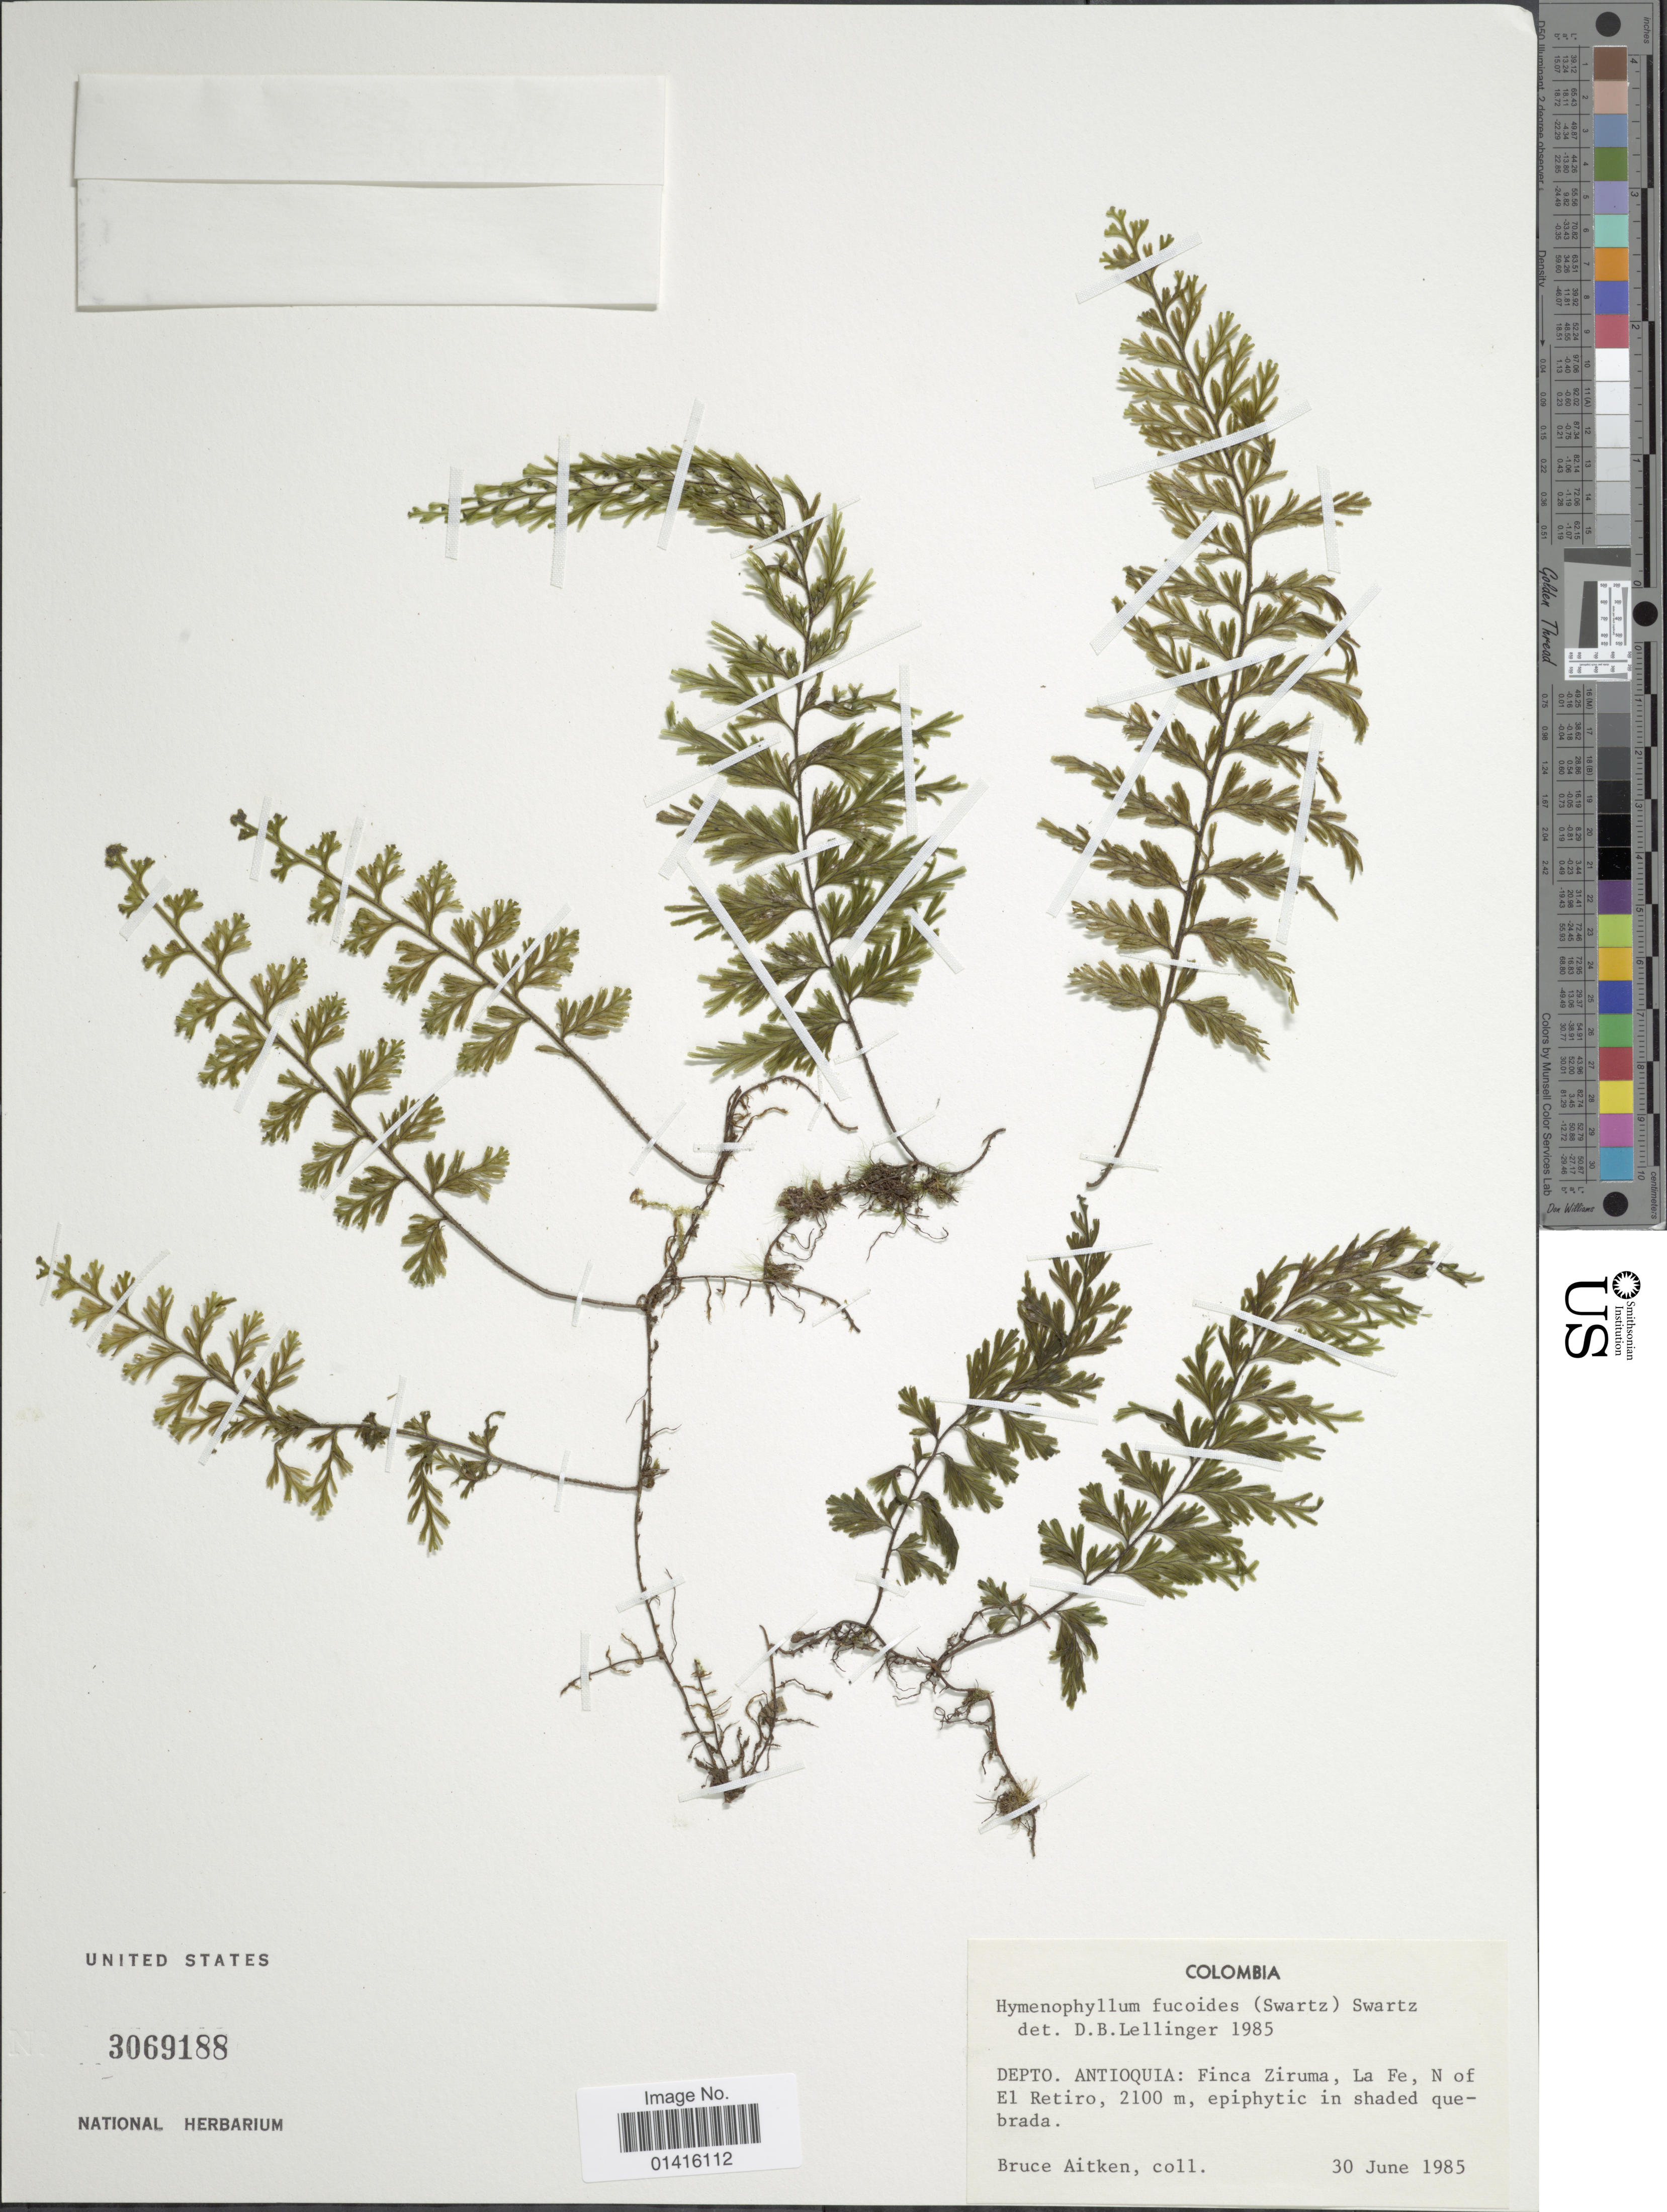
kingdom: Plantae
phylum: Tracheophyta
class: Polypodiopsida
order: Hymenophyllales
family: Hymenophyllaceae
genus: Hymenophyllum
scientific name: Hymenophyllum fucoides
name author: (Sw.) Sw.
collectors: B. Aitken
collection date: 1985-06-30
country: Colombia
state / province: Antioquia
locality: Depto. Antioquia: finca Ziruma, La Fe, N of El Retiro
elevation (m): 2100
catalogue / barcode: US 3069188